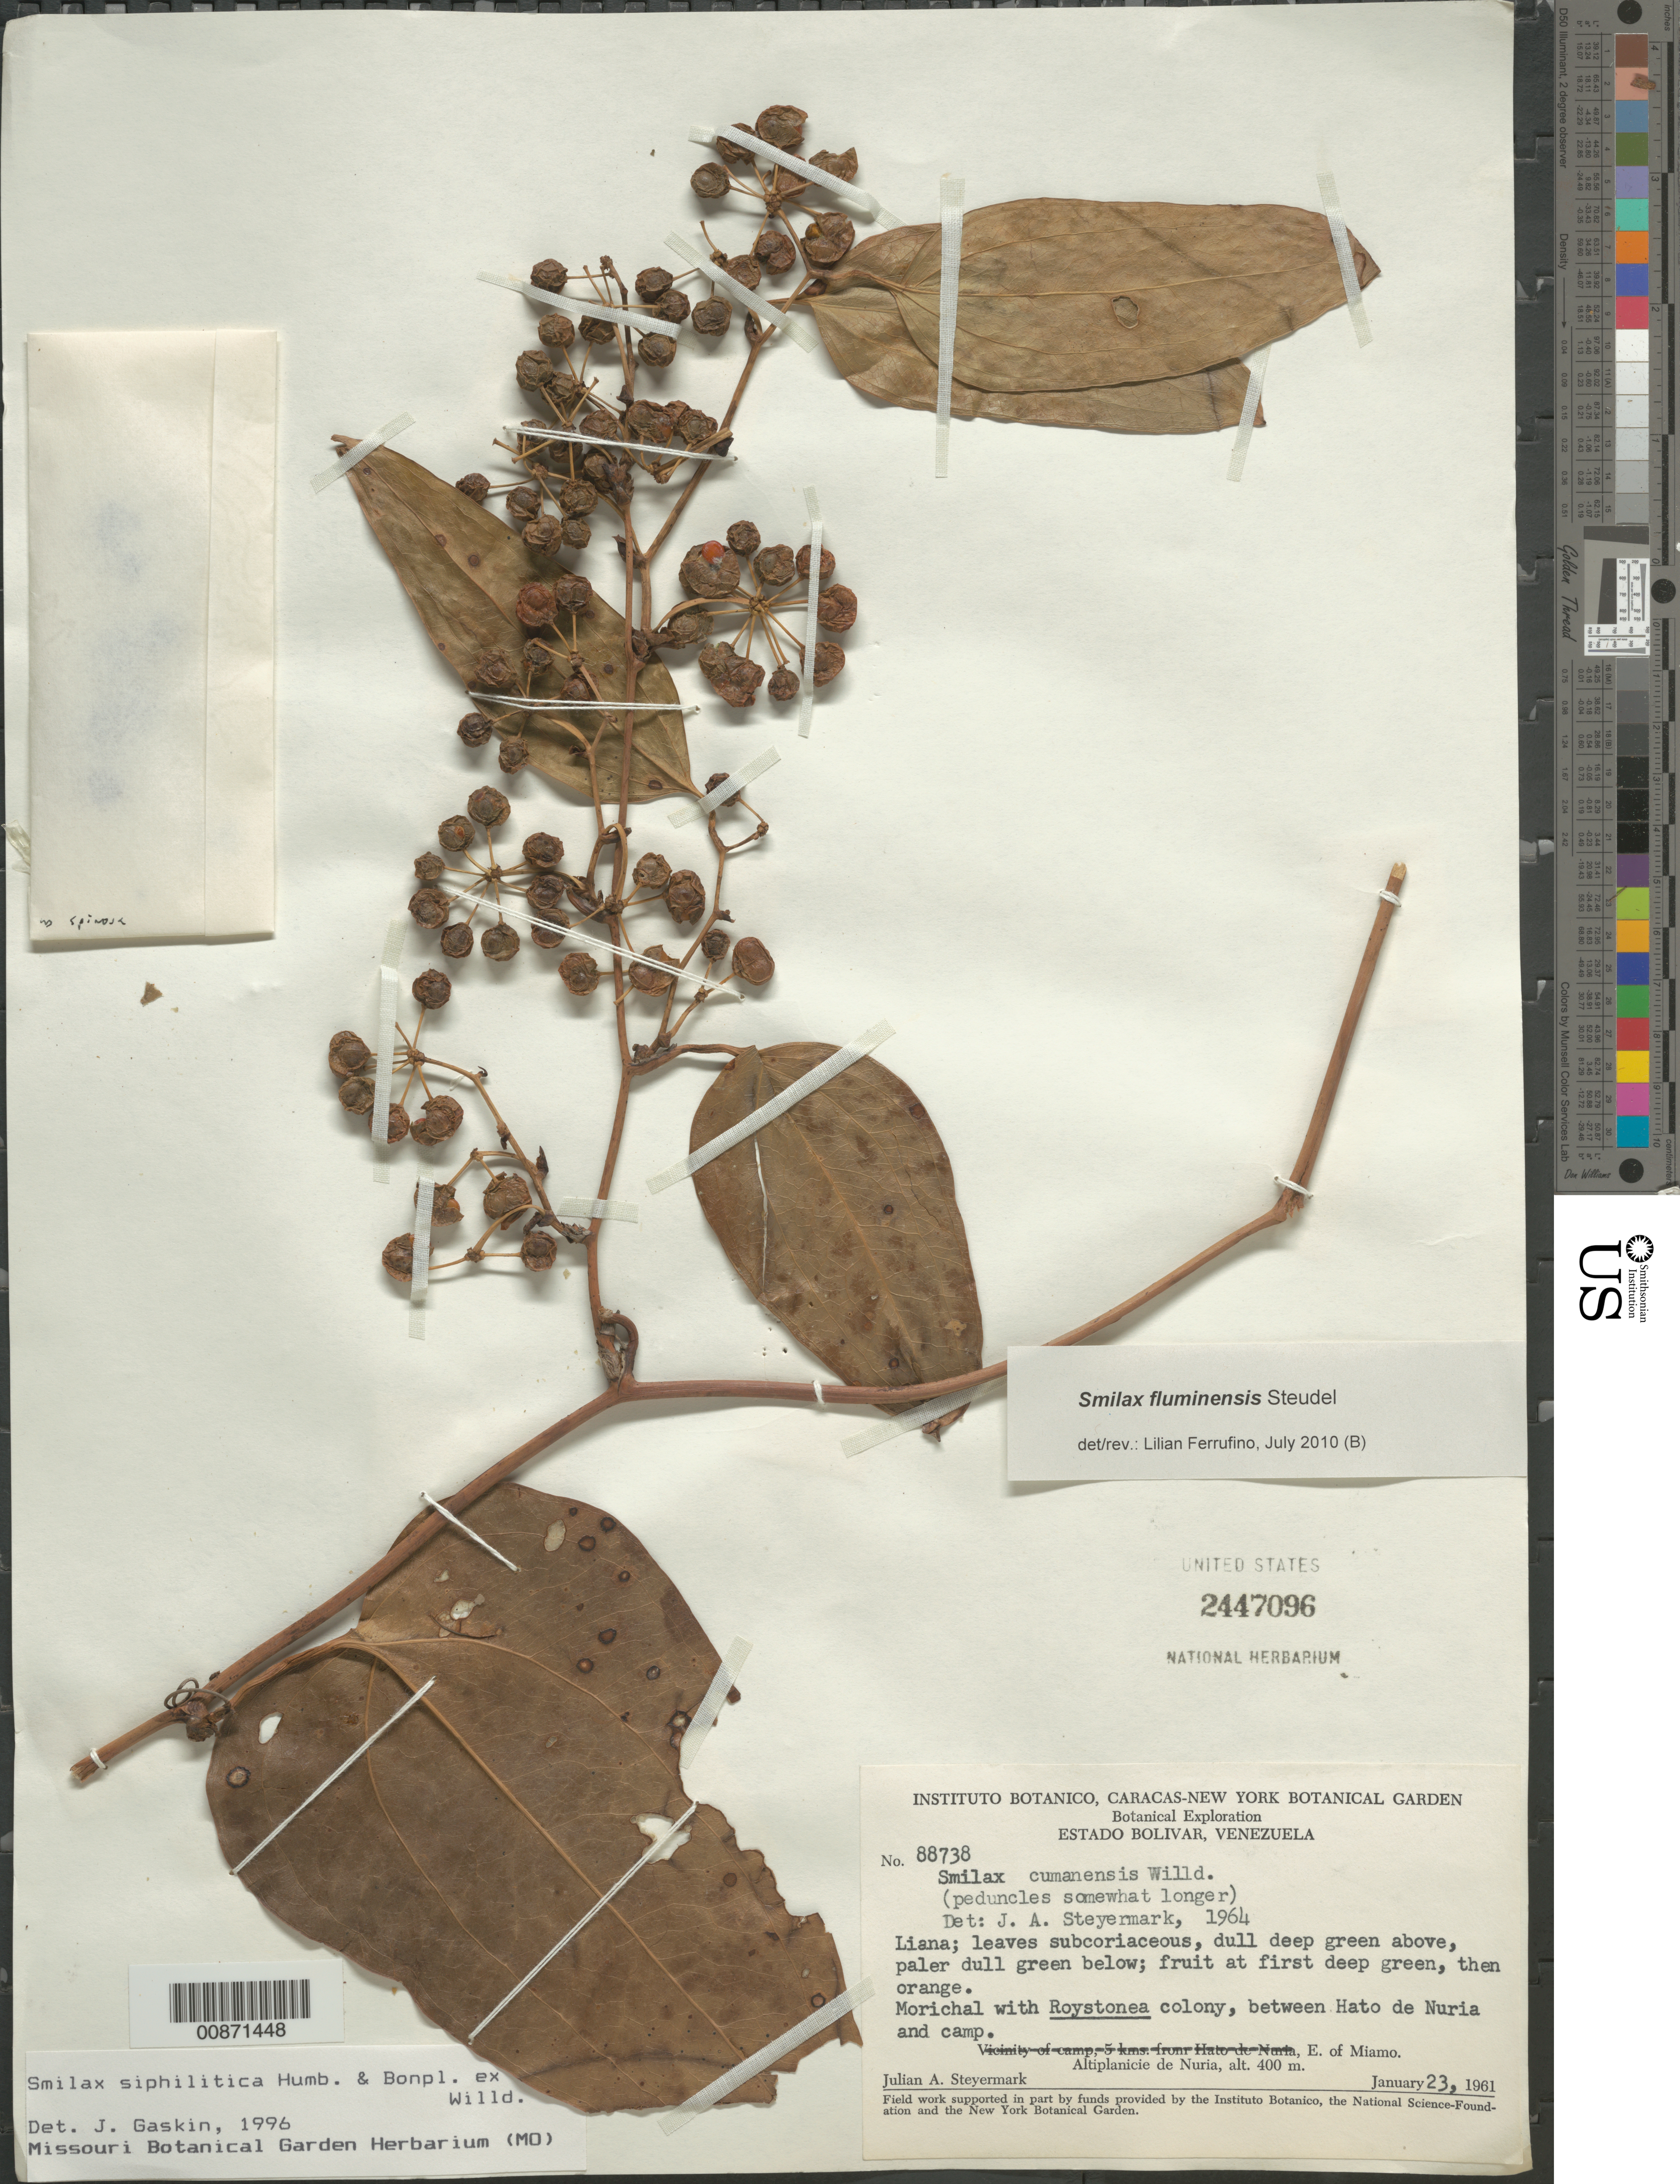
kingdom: Plantae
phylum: Tracheophyta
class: Liliopsida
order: Liliales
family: Smilacaceae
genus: Smilax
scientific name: Smilax fluminensis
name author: Steud.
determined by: Ferrufino, L., (USJ), Herbario Universidad de Costa Rica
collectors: J. Steyermark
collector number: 88738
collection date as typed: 23-Jan-61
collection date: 1961-01-23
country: Venezuela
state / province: Bolívar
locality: Altiplanicie de Nuria, E of Miamo, between Hato de Nuria and camp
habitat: Morichal with Roystonea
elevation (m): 400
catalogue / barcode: US 2447096